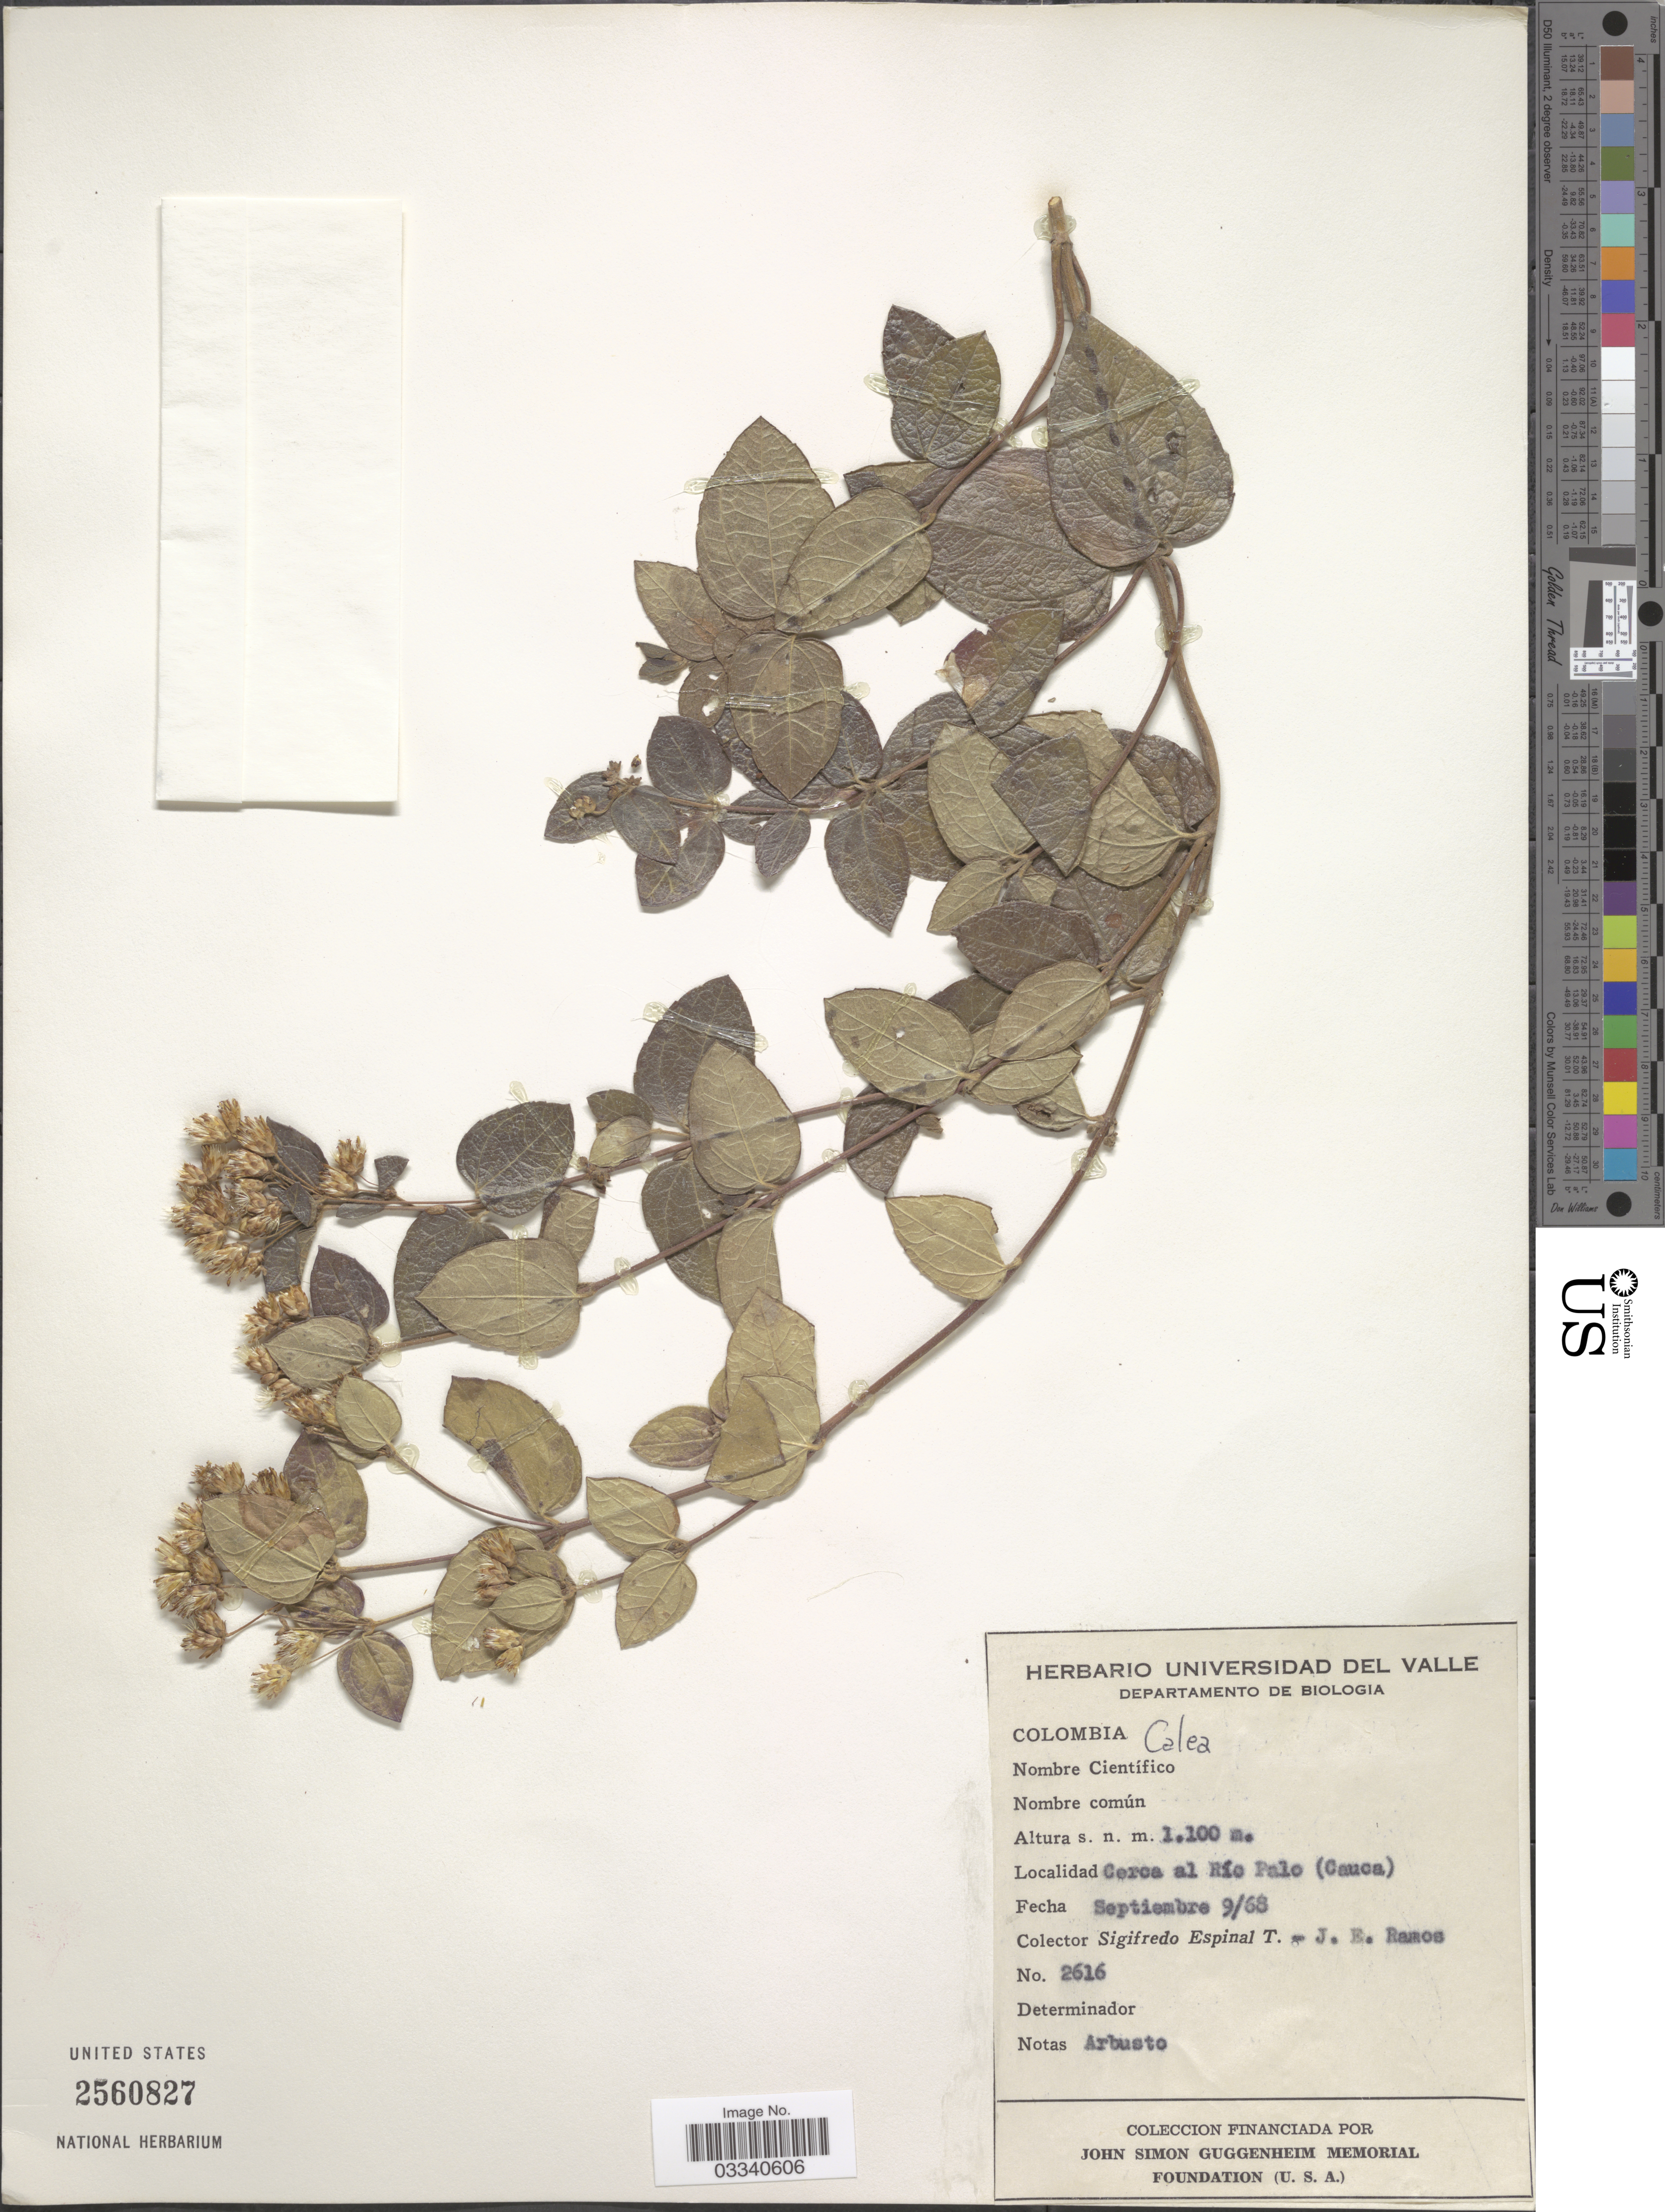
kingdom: Plantae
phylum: Tracheophyta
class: Magnoliopsida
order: Asterales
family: Asteraceae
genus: Calea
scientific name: Calea sp.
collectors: S. Espinal T. & J. E. Ramos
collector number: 2616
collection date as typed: Transcribed d/m/y: 9/9/68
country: Colombia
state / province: Cauca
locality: Cerca al Río Palo (Cauca).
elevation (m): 1100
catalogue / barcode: US 2560827